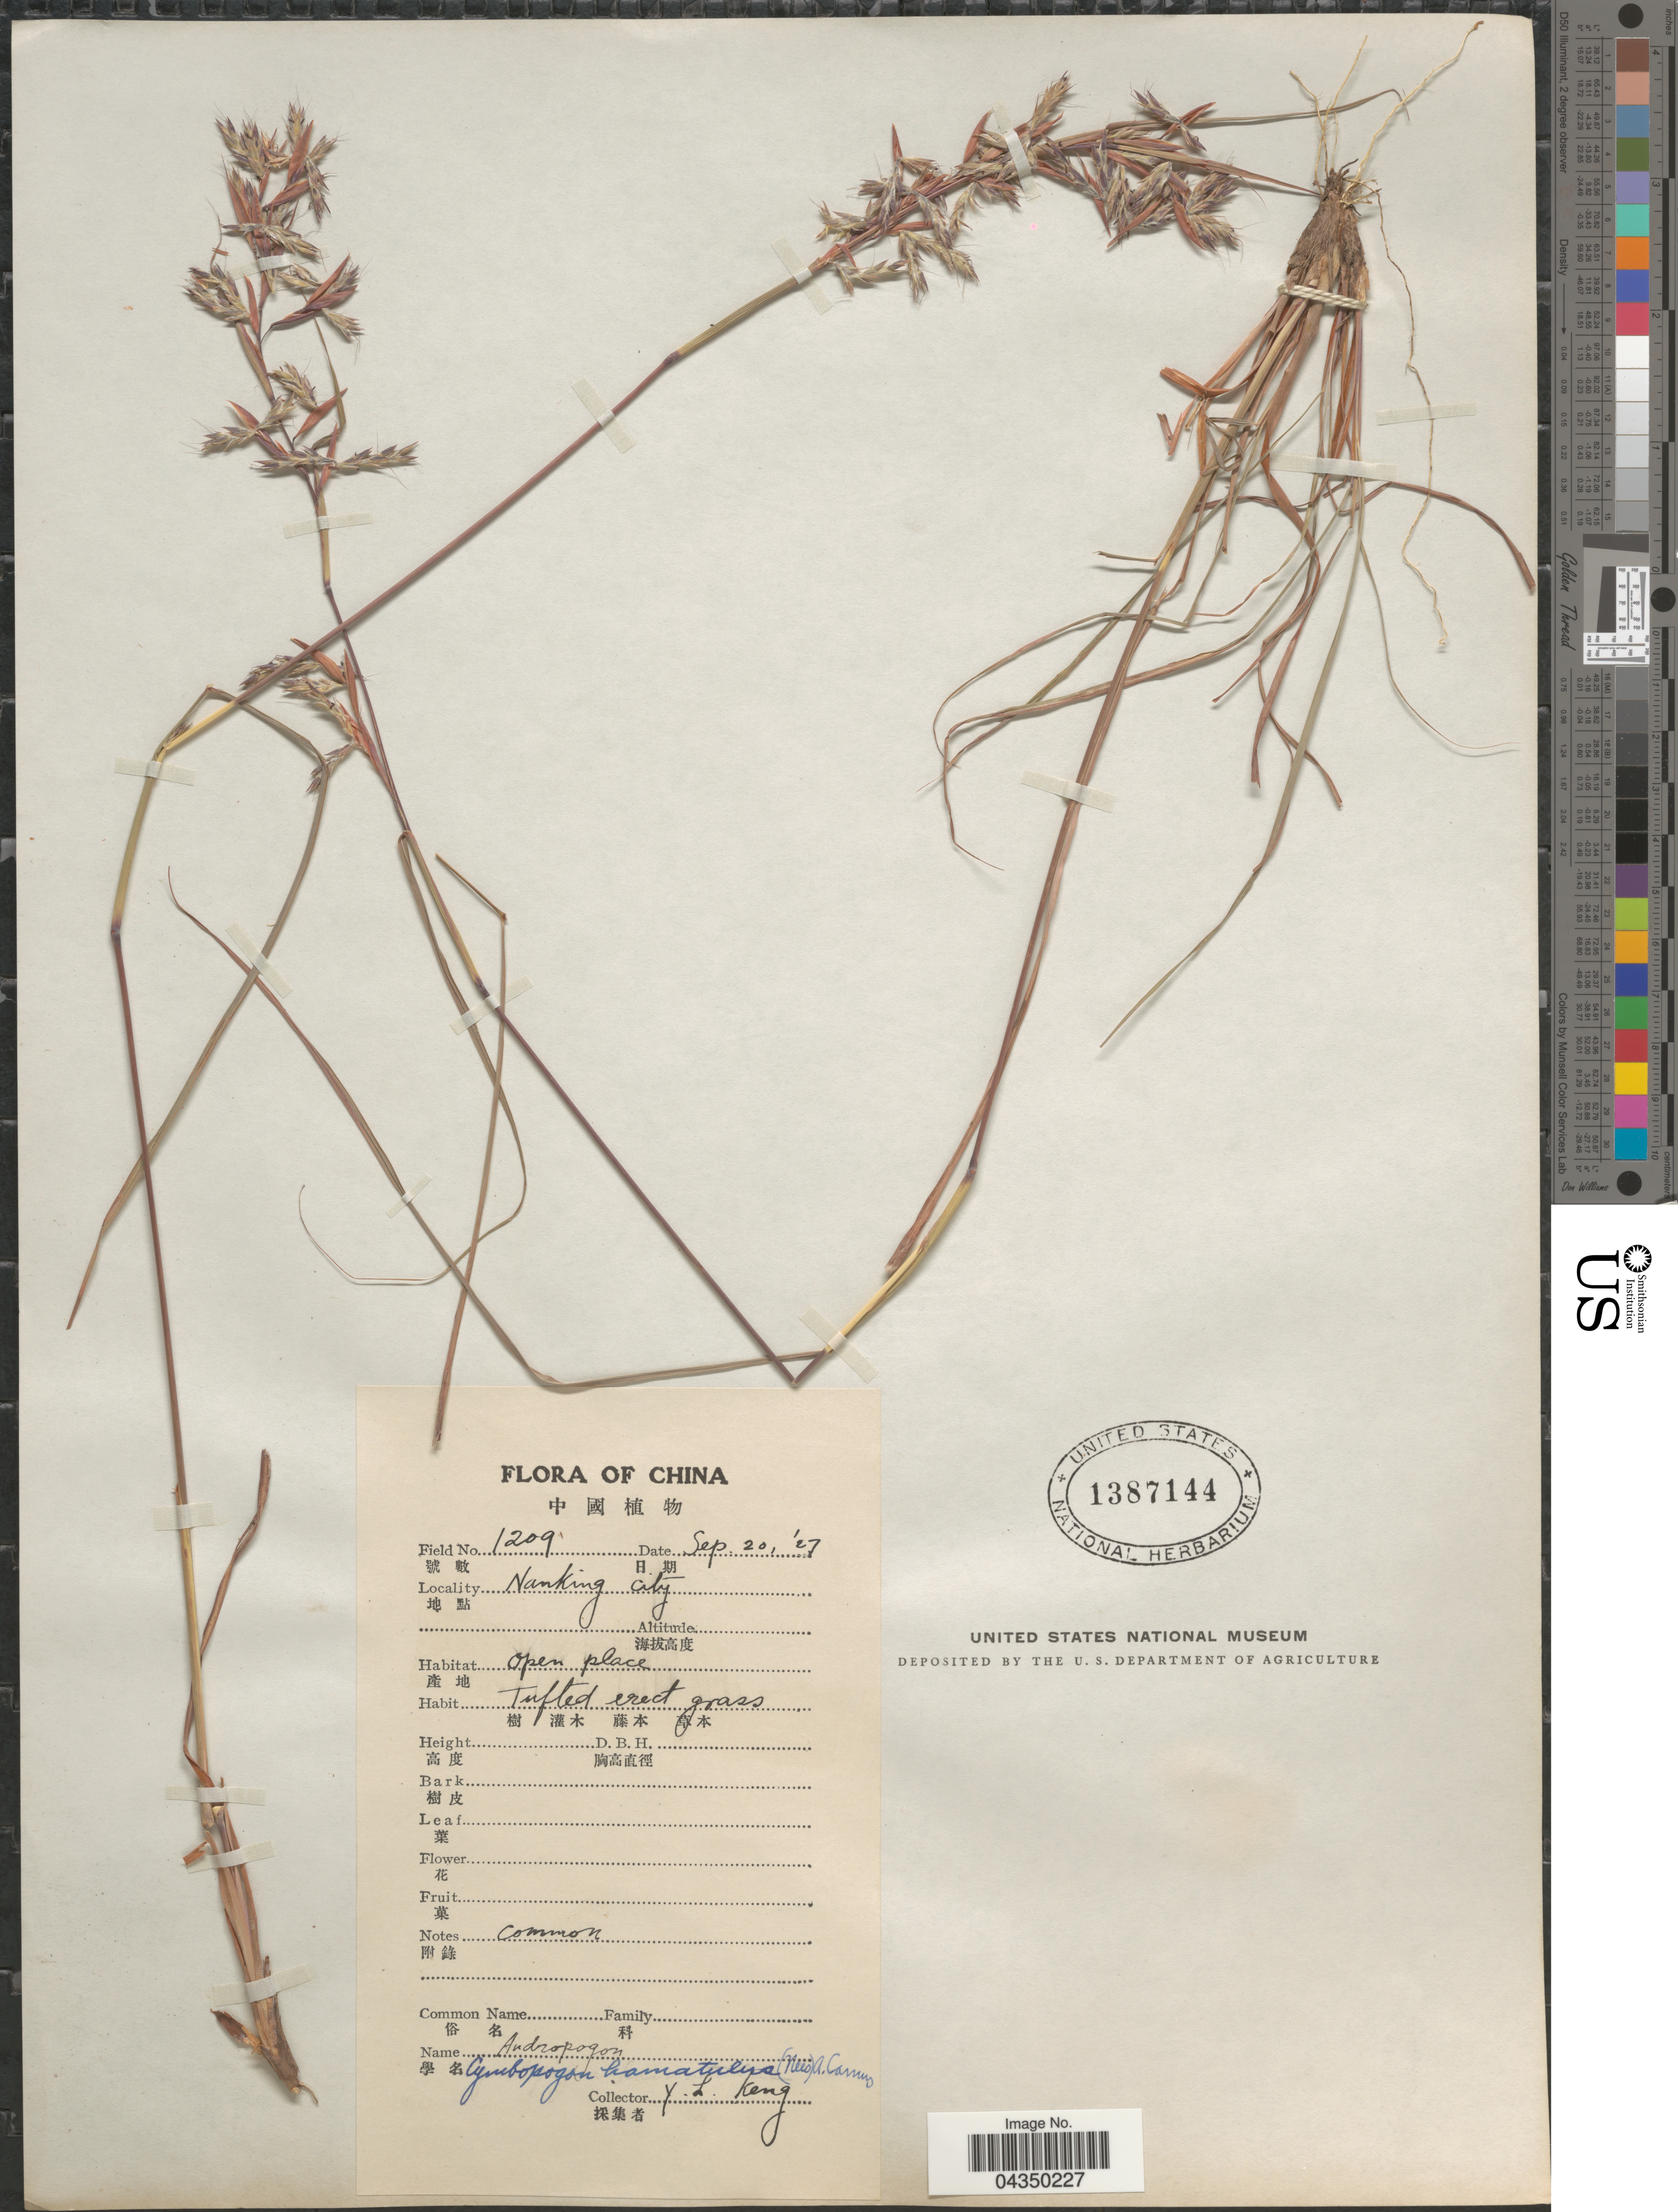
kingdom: Plantae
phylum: Tracheophyta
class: Liliopsida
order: Poales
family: Poaceae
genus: Cymbopogon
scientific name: Cymbopogon tortilis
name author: (J. Presl) A. Camus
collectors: Y. L. Keng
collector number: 1209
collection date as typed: Transcribed d/m/y: 20/9/27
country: China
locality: Nanking city.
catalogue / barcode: US 1387144